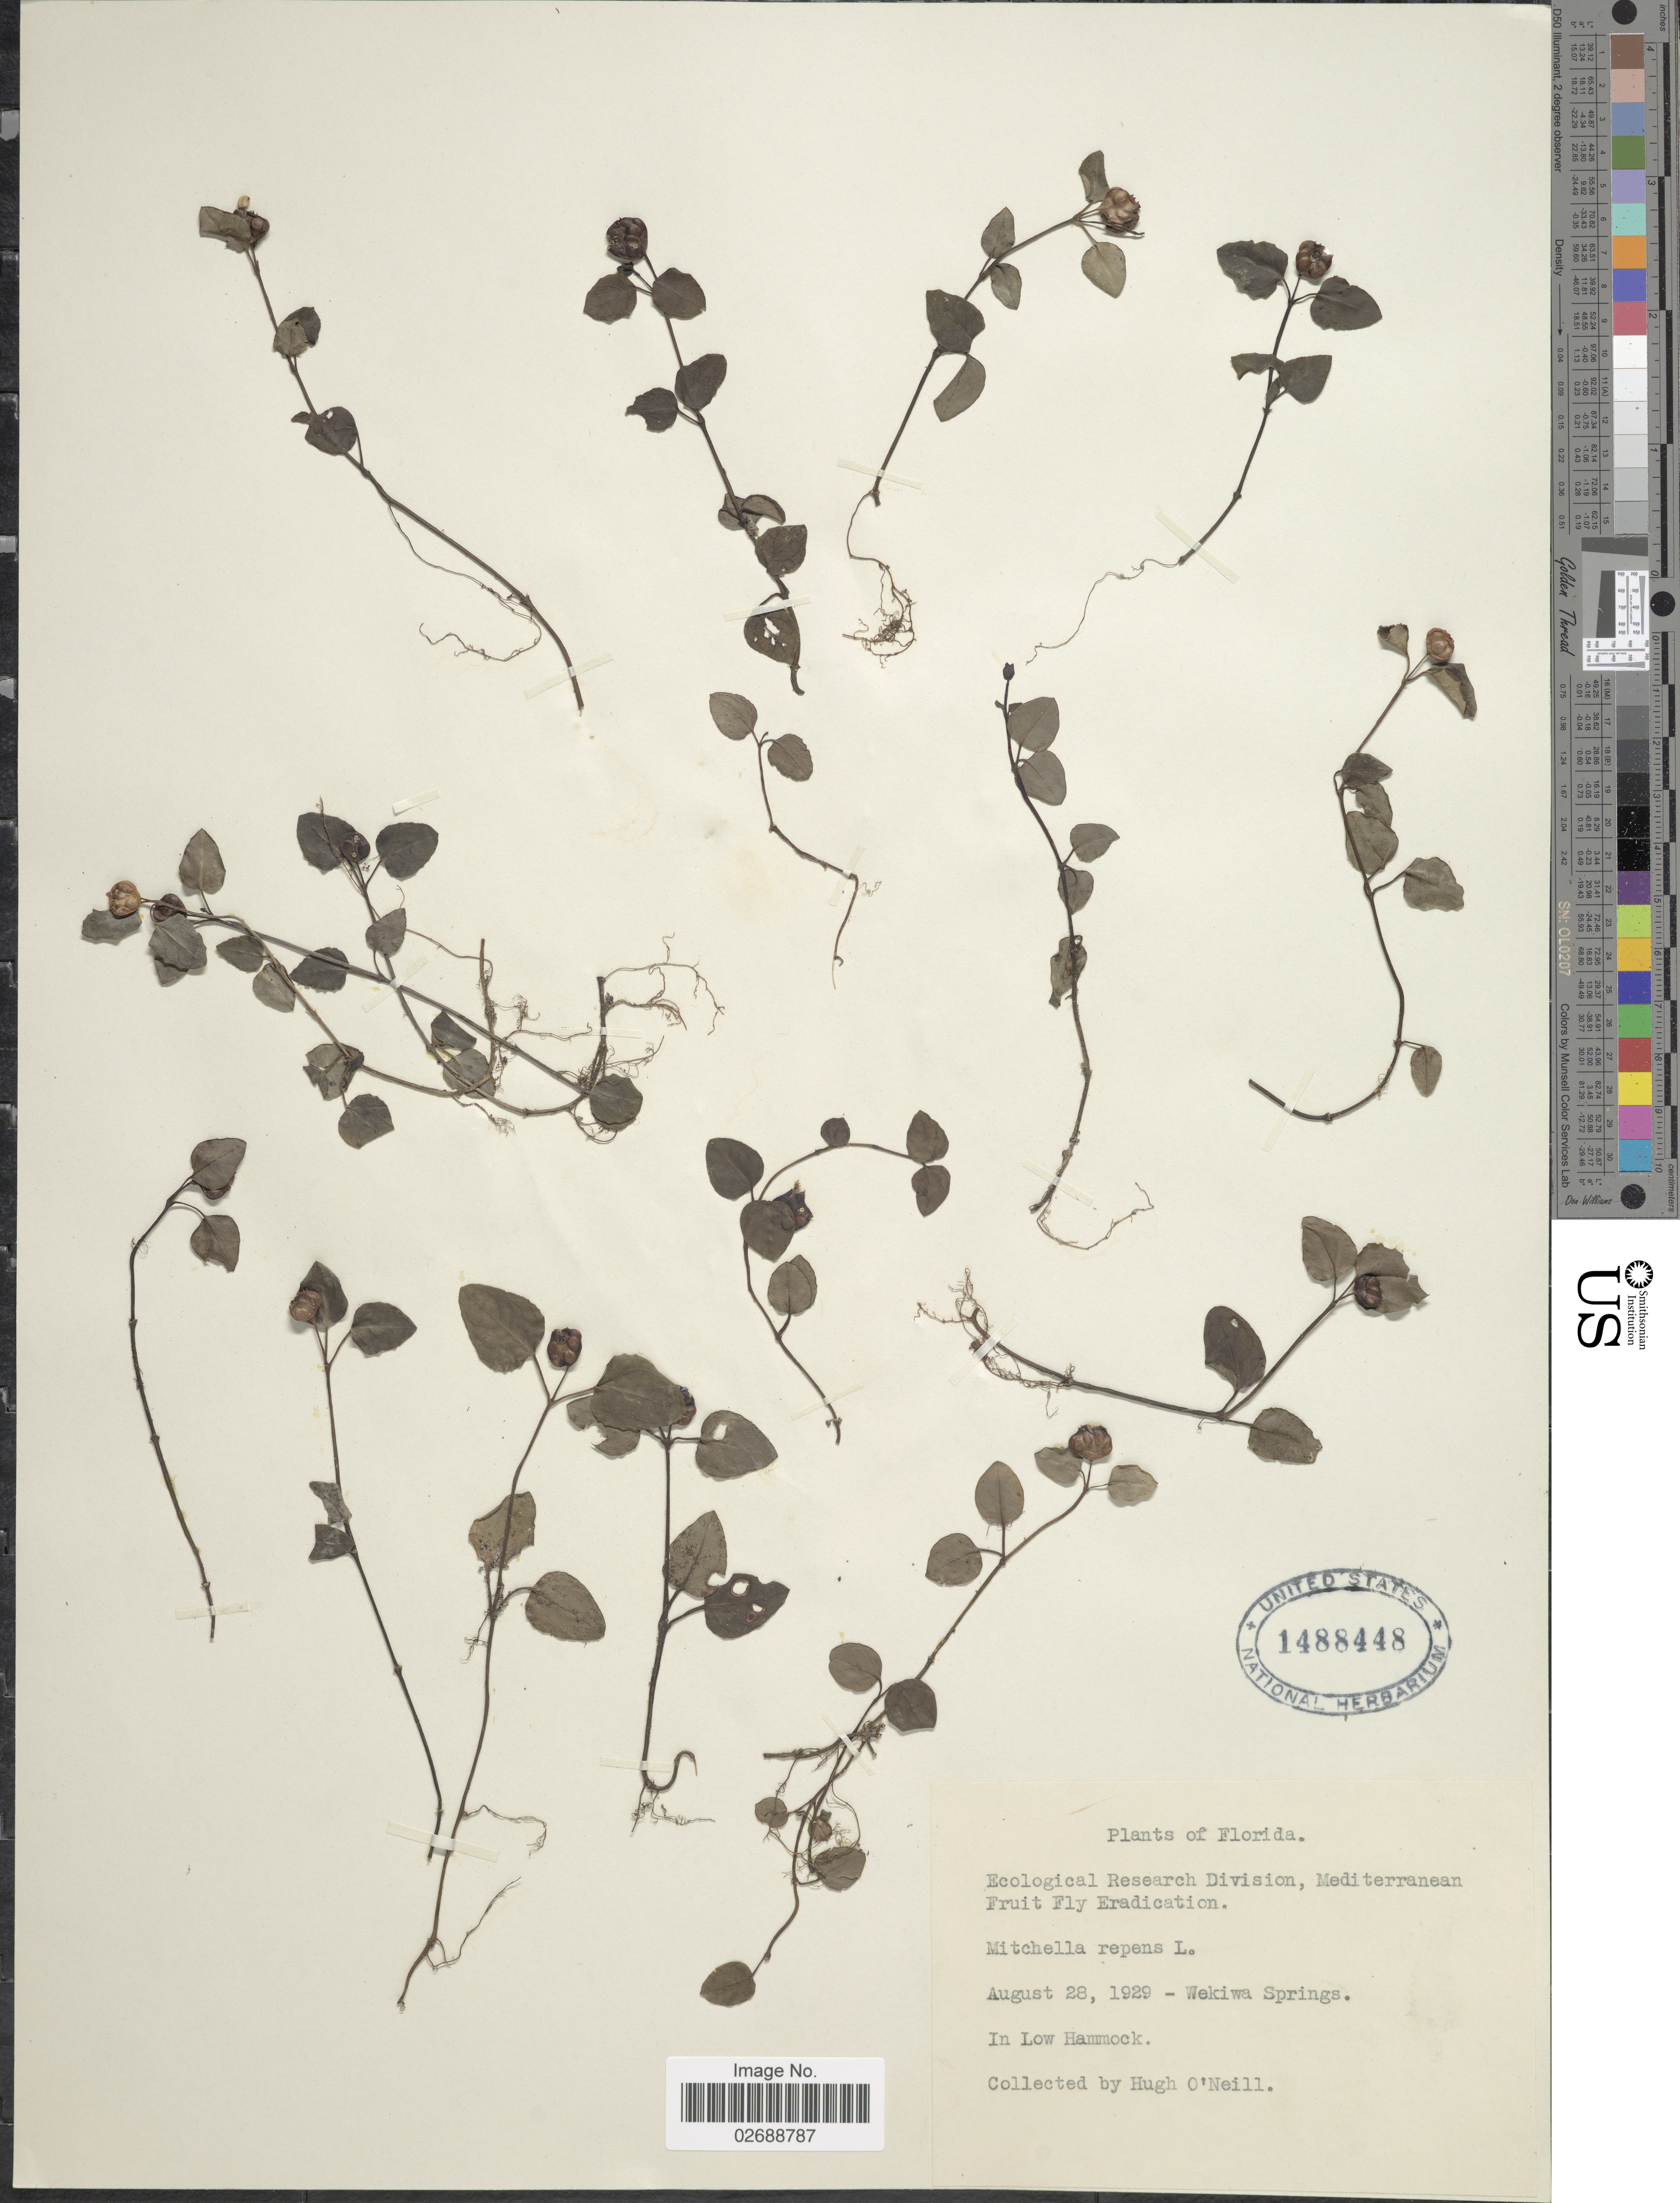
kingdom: Plantae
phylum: Tracheophyta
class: Magnoliopsida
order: Gentianales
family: Rubiaceae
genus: Mitchella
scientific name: Mitchella repens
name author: L.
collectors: H. O'Neill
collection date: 1929-08-28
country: United States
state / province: Florida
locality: Wekiwa Springs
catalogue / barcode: US 1488448